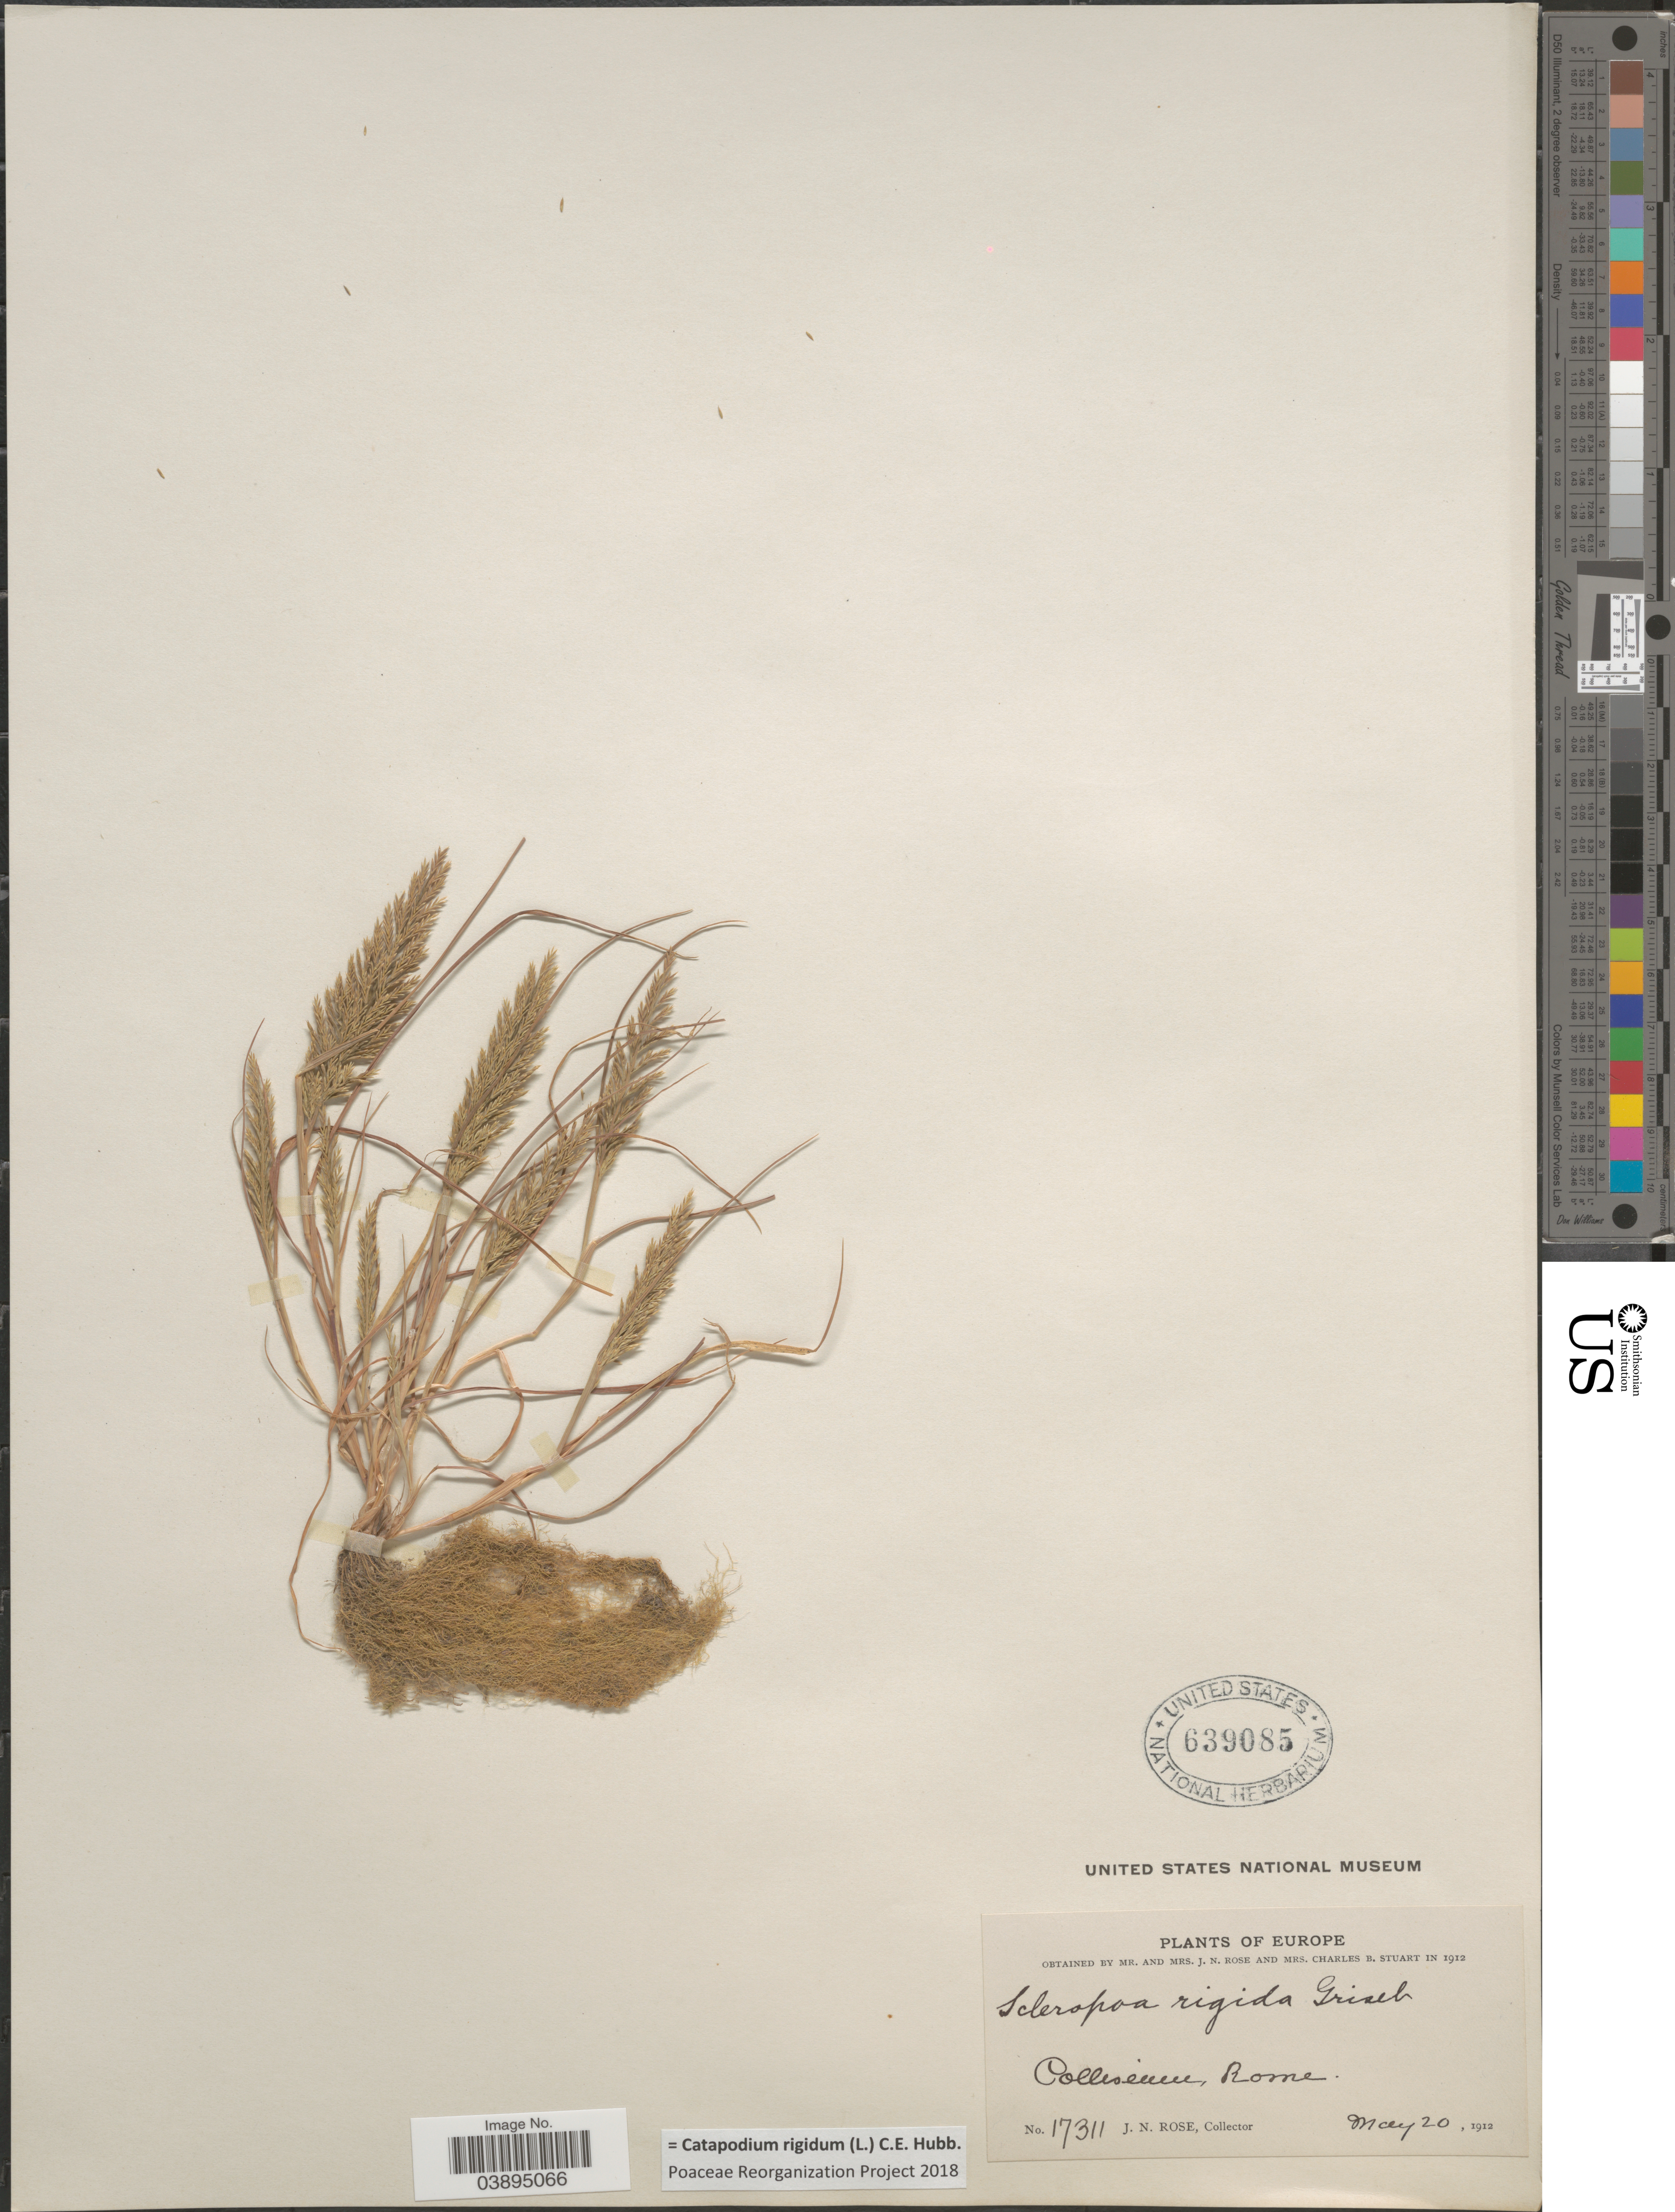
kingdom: Plantae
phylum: Tracheophyta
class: Liliopsida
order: Poales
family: Poaceae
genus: Catapodium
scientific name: Catapodium rigidum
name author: (L.) C.E. Hubb.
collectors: J. N. Rose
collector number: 17311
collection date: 1912-05-20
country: Italy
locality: Europe. Colliseum, Rome.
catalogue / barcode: US 639085